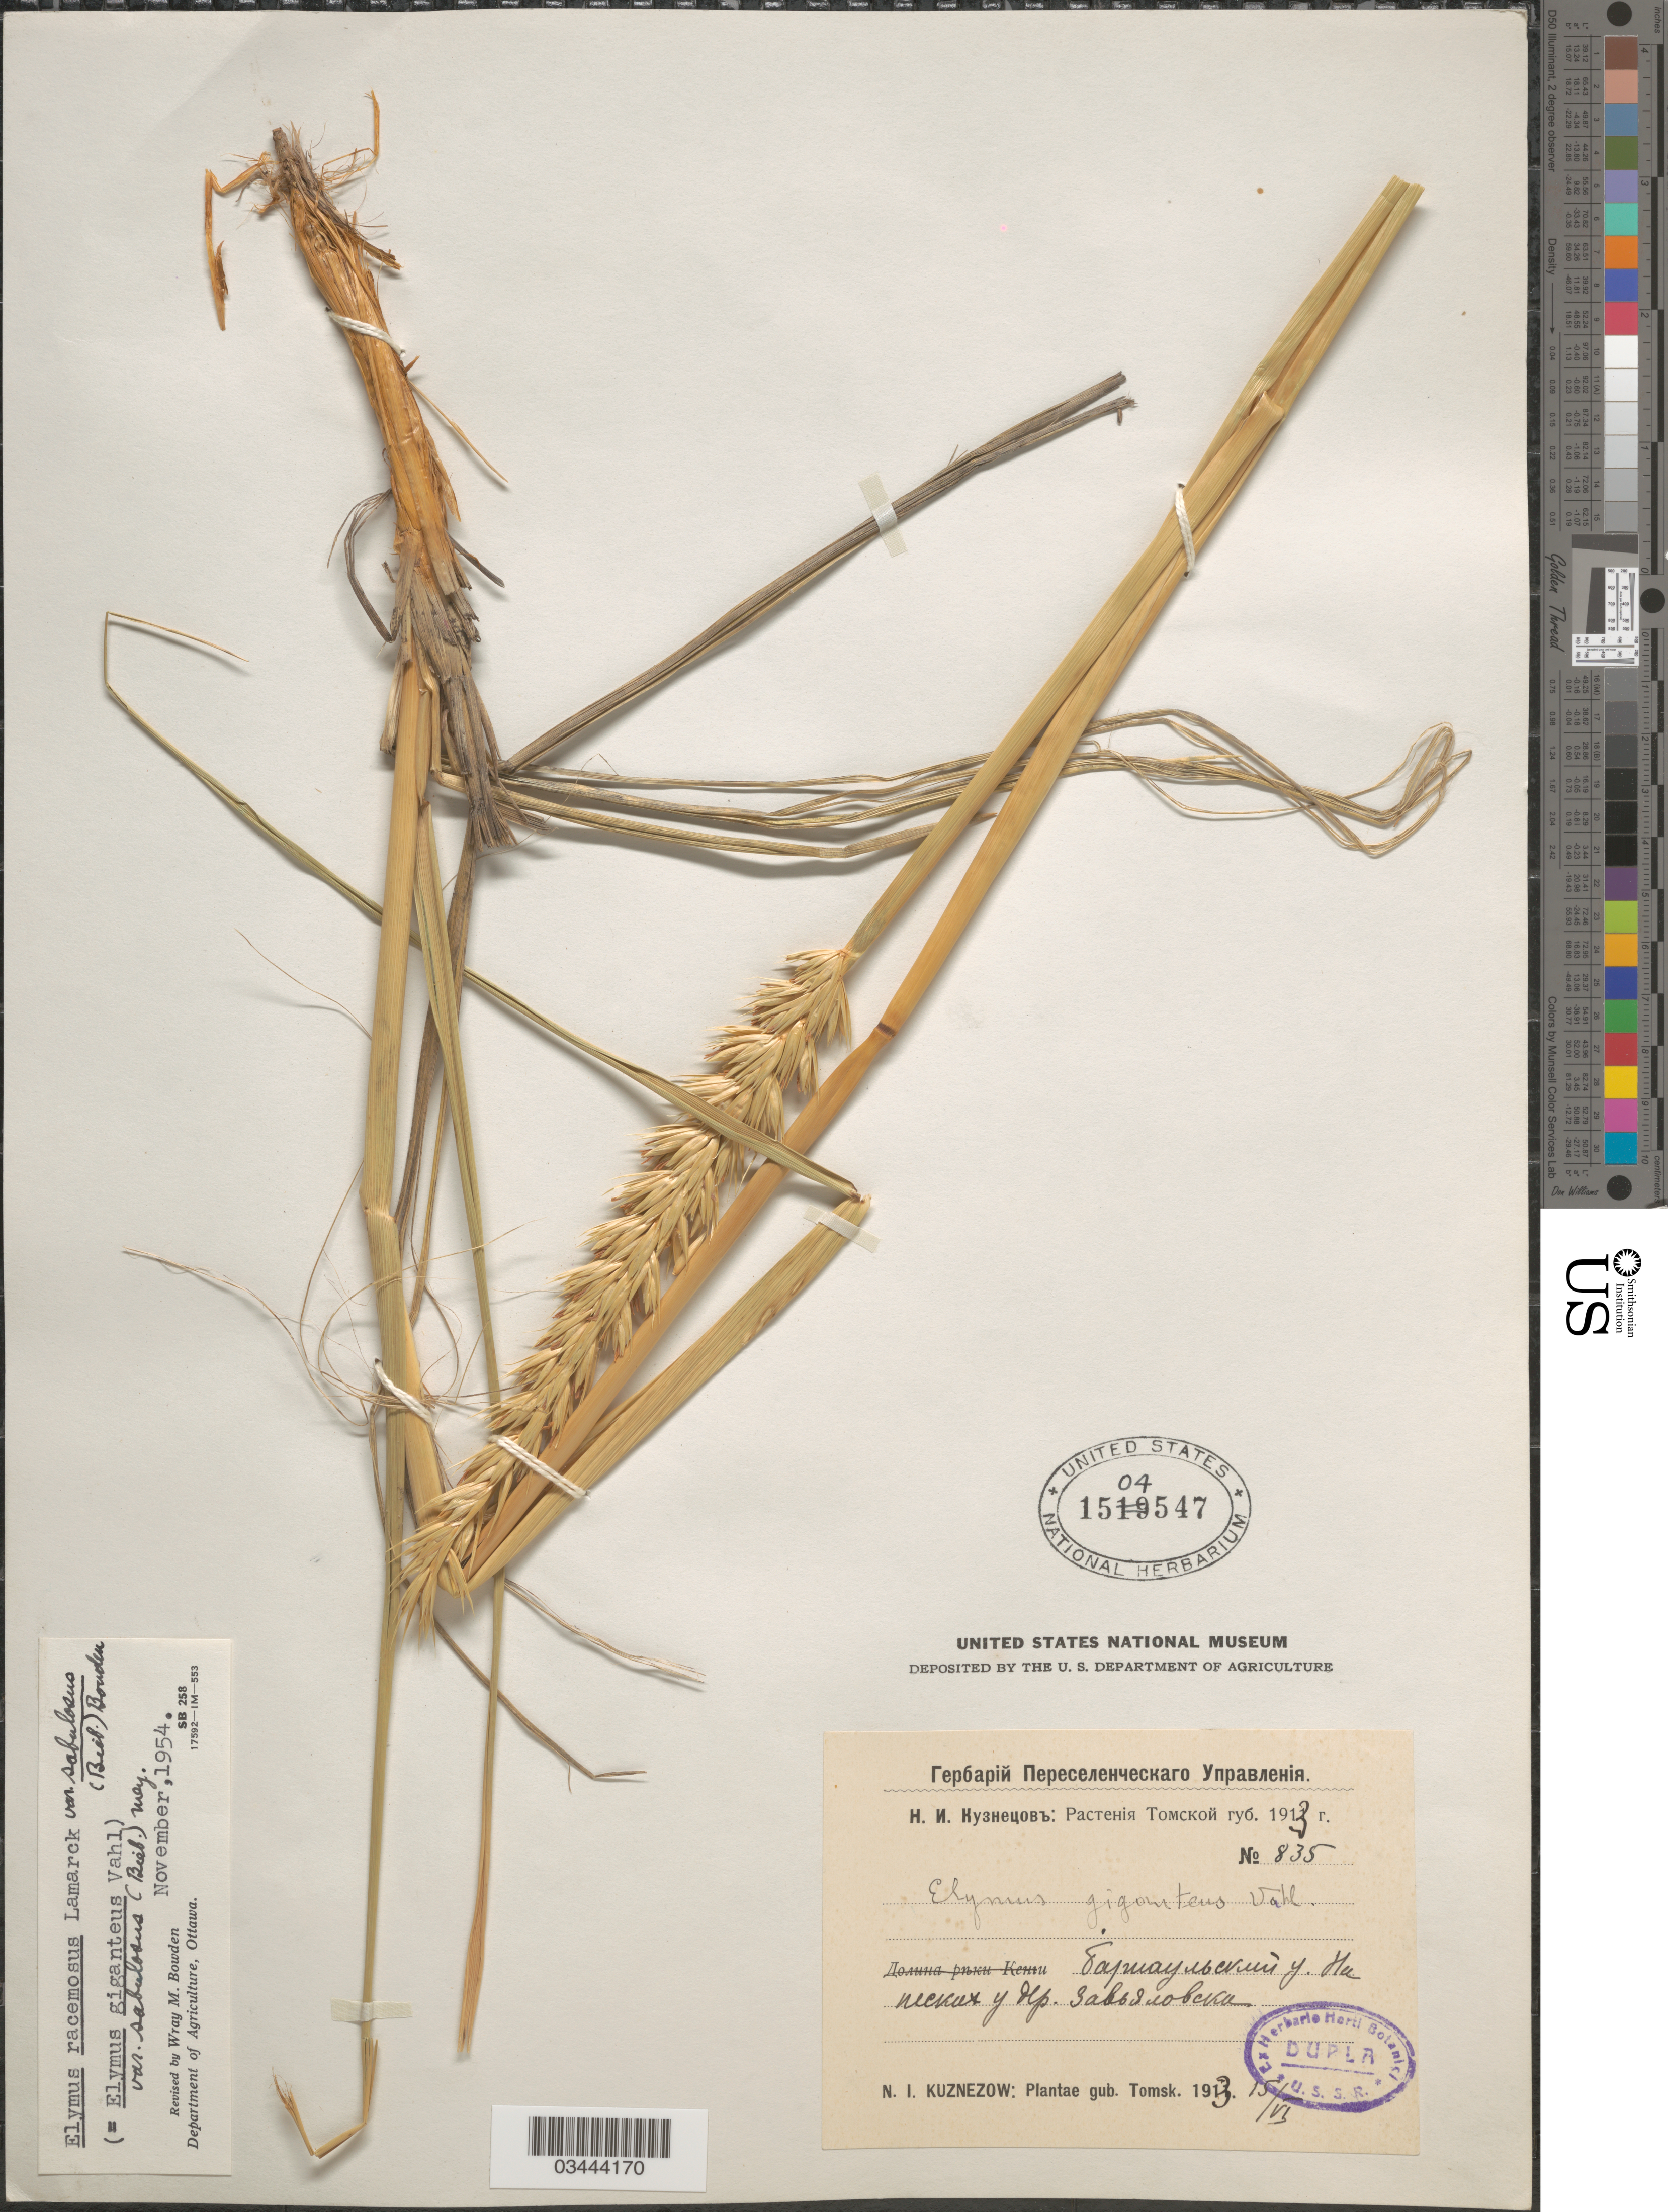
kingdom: Plantae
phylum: Tracheophyta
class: Liliopsida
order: Poales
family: Poaceae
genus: Leymus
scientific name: Leymus racemosus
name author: (Lam.) Tzvelev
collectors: N. Kuznetsov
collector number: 835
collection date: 1913-06-15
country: Russian Federation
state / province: Altai Krai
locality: Near village Zavyalovo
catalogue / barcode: US 1504547